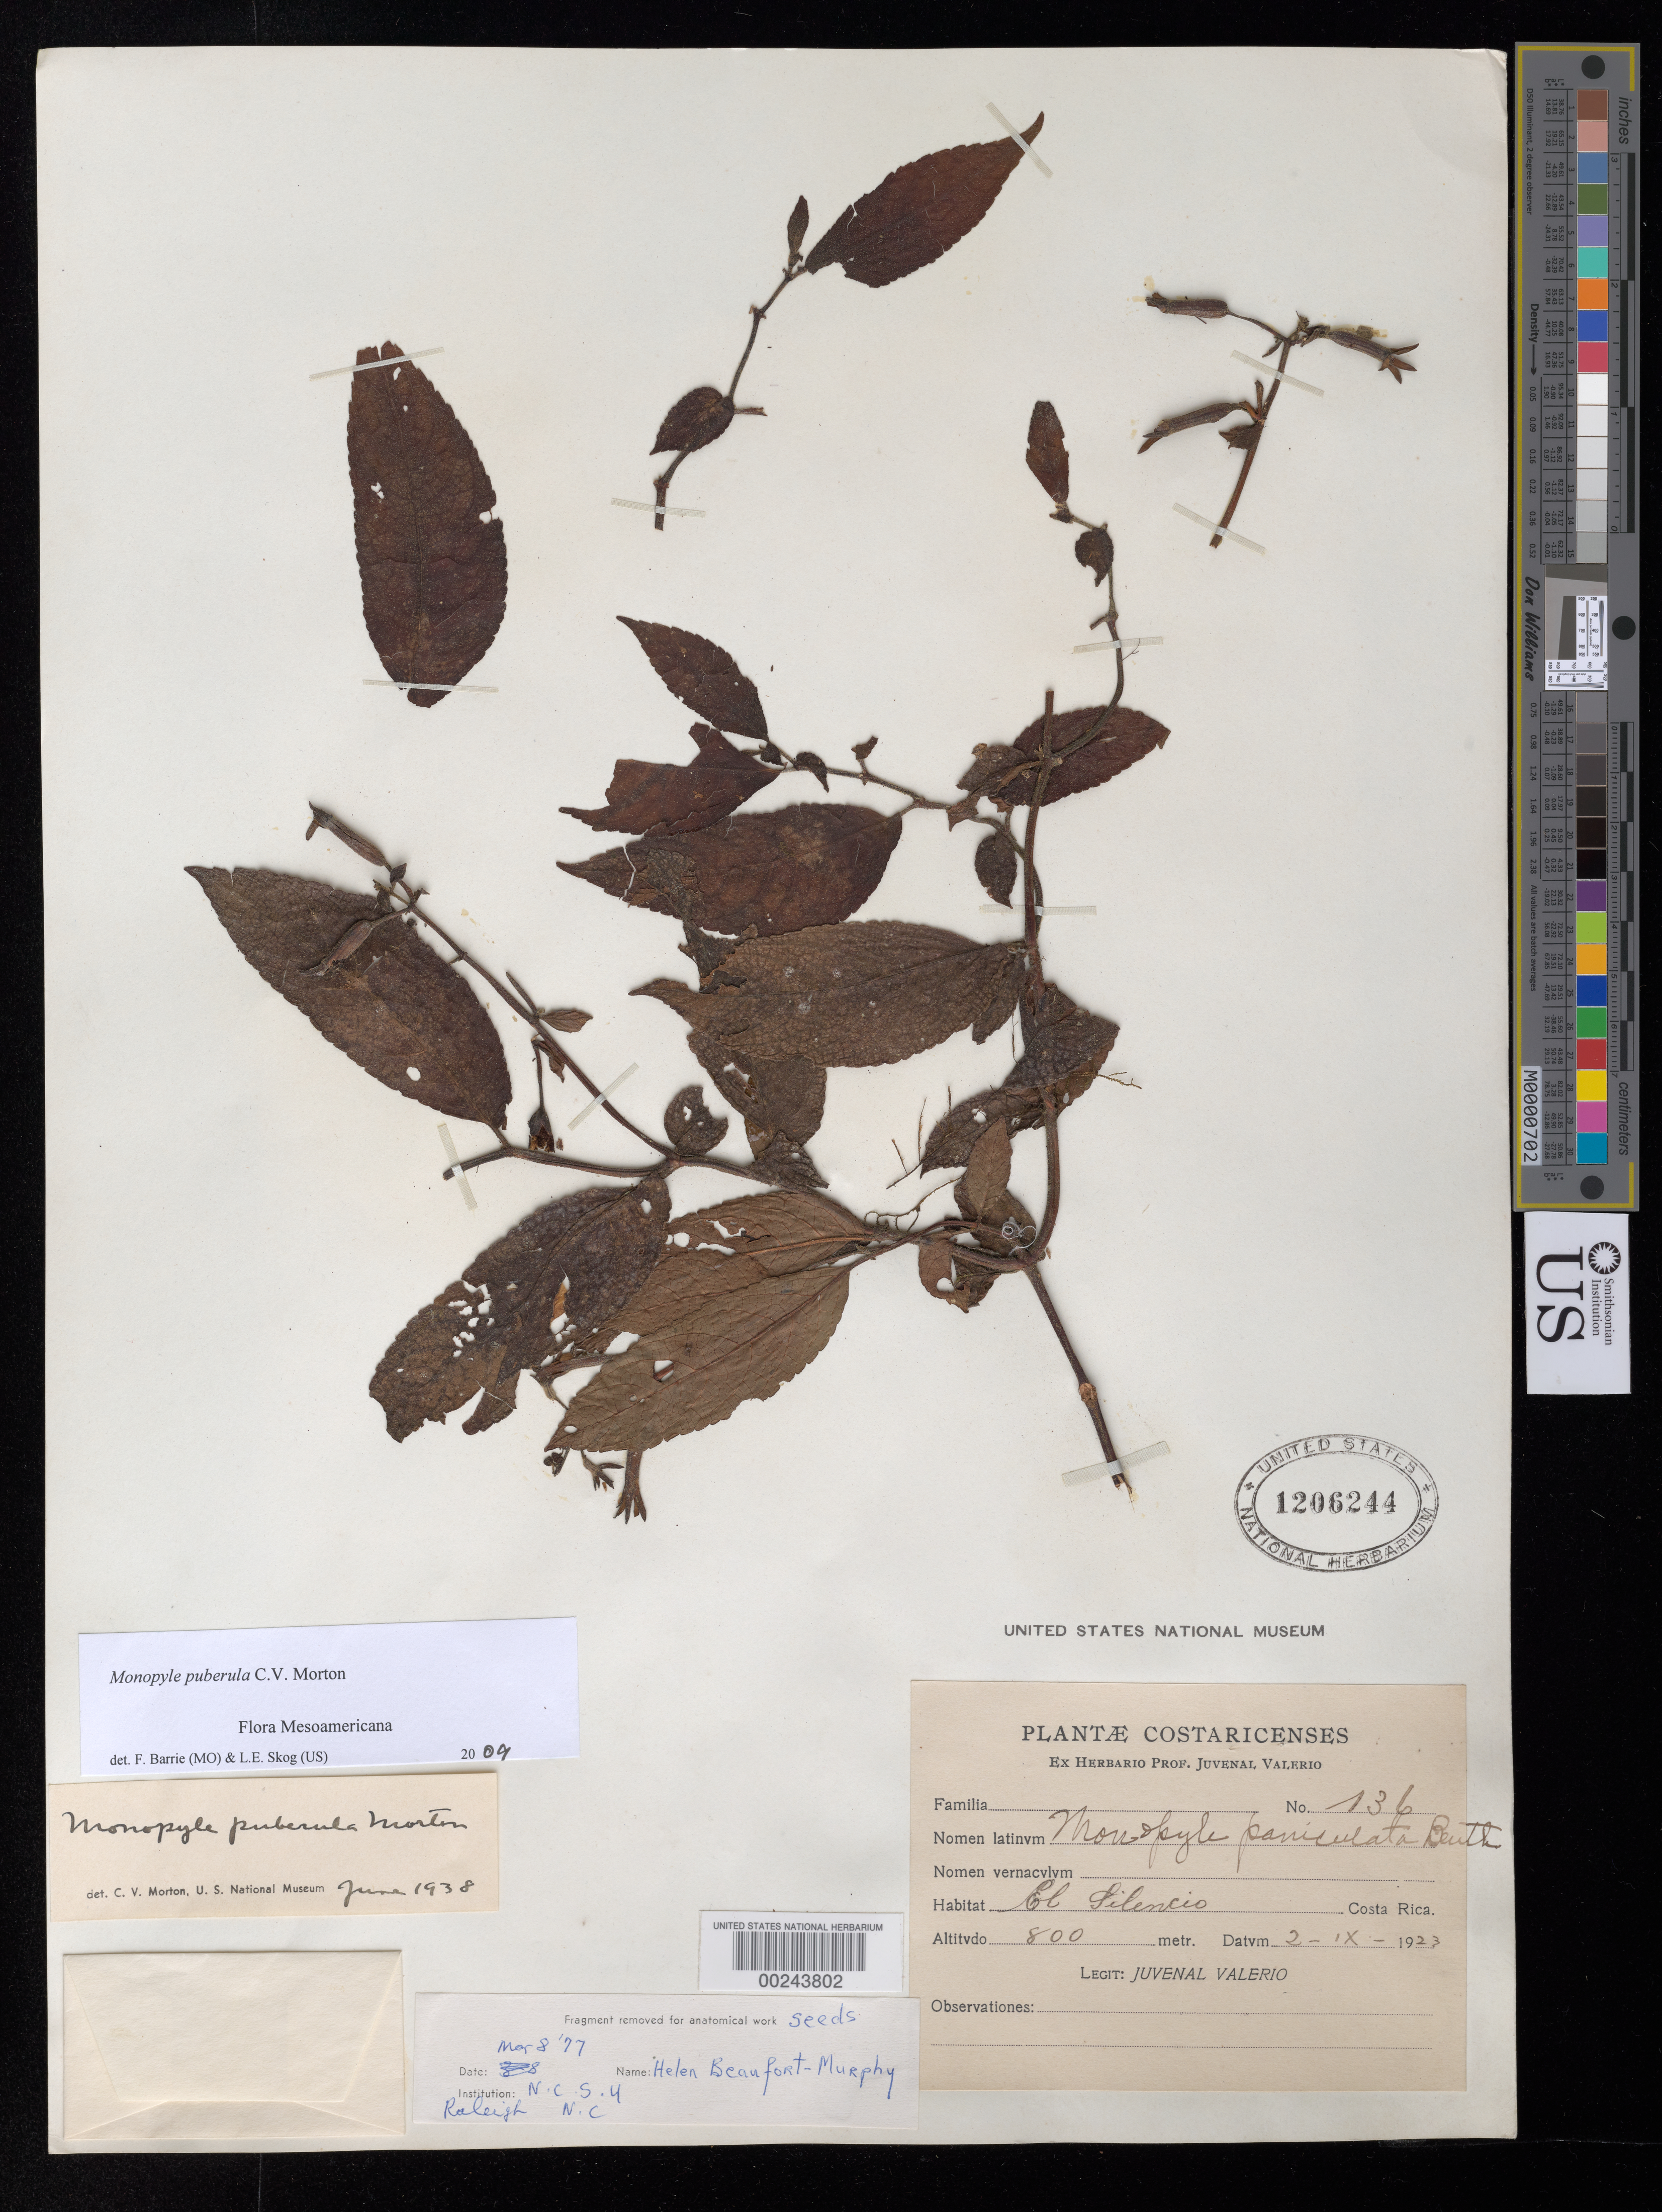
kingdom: Plantae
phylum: Tracheophyta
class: Magnoliopsida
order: Lamiales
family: Gesneriaceae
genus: Monopyle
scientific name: Monopyle puberula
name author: C.V. Morton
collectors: J. Valerio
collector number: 136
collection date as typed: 02 Sep 1923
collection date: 1923-09-02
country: Costa Rica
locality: El Silencio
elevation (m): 800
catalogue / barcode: US 1206244